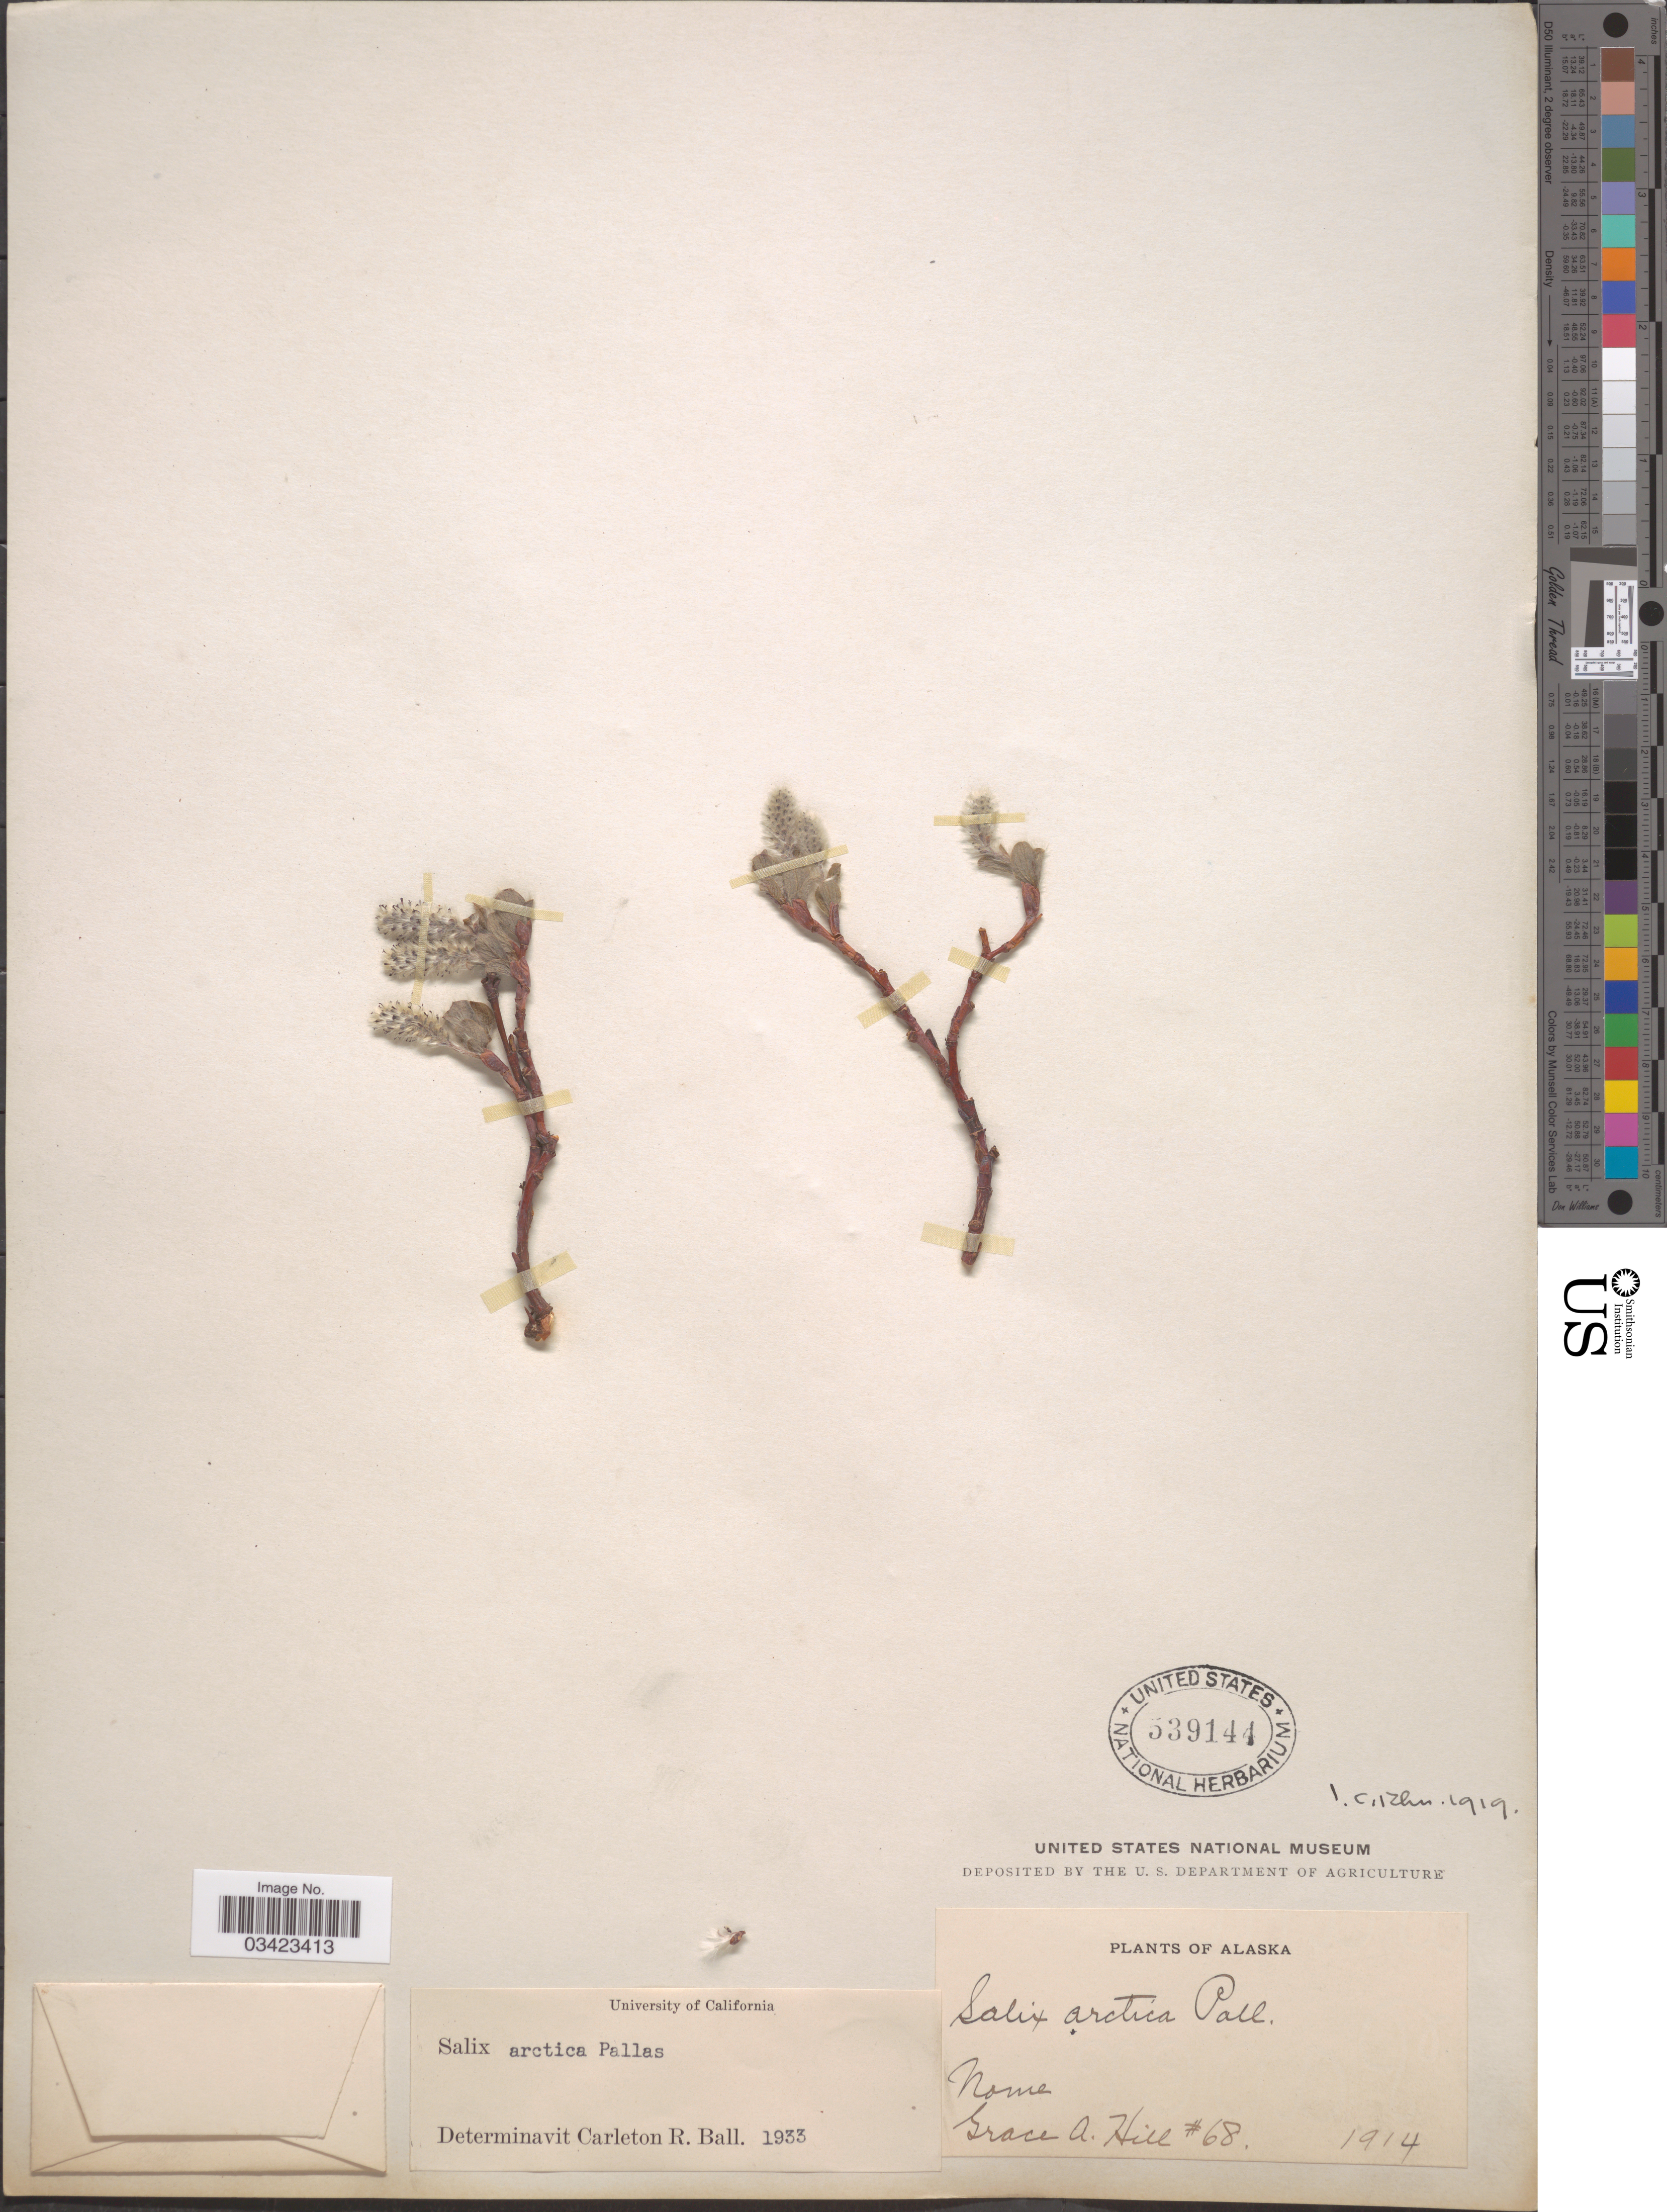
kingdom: Plantae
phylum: Tracheophyta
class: Magnoliopsida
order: Malpighiales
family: Salicaceae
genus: Salix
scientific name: Salix arctica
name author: Pall.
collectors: G. A. Hill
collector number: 68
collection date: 1914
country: United States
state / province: Alaska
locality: Nome.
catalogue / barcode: US 539144